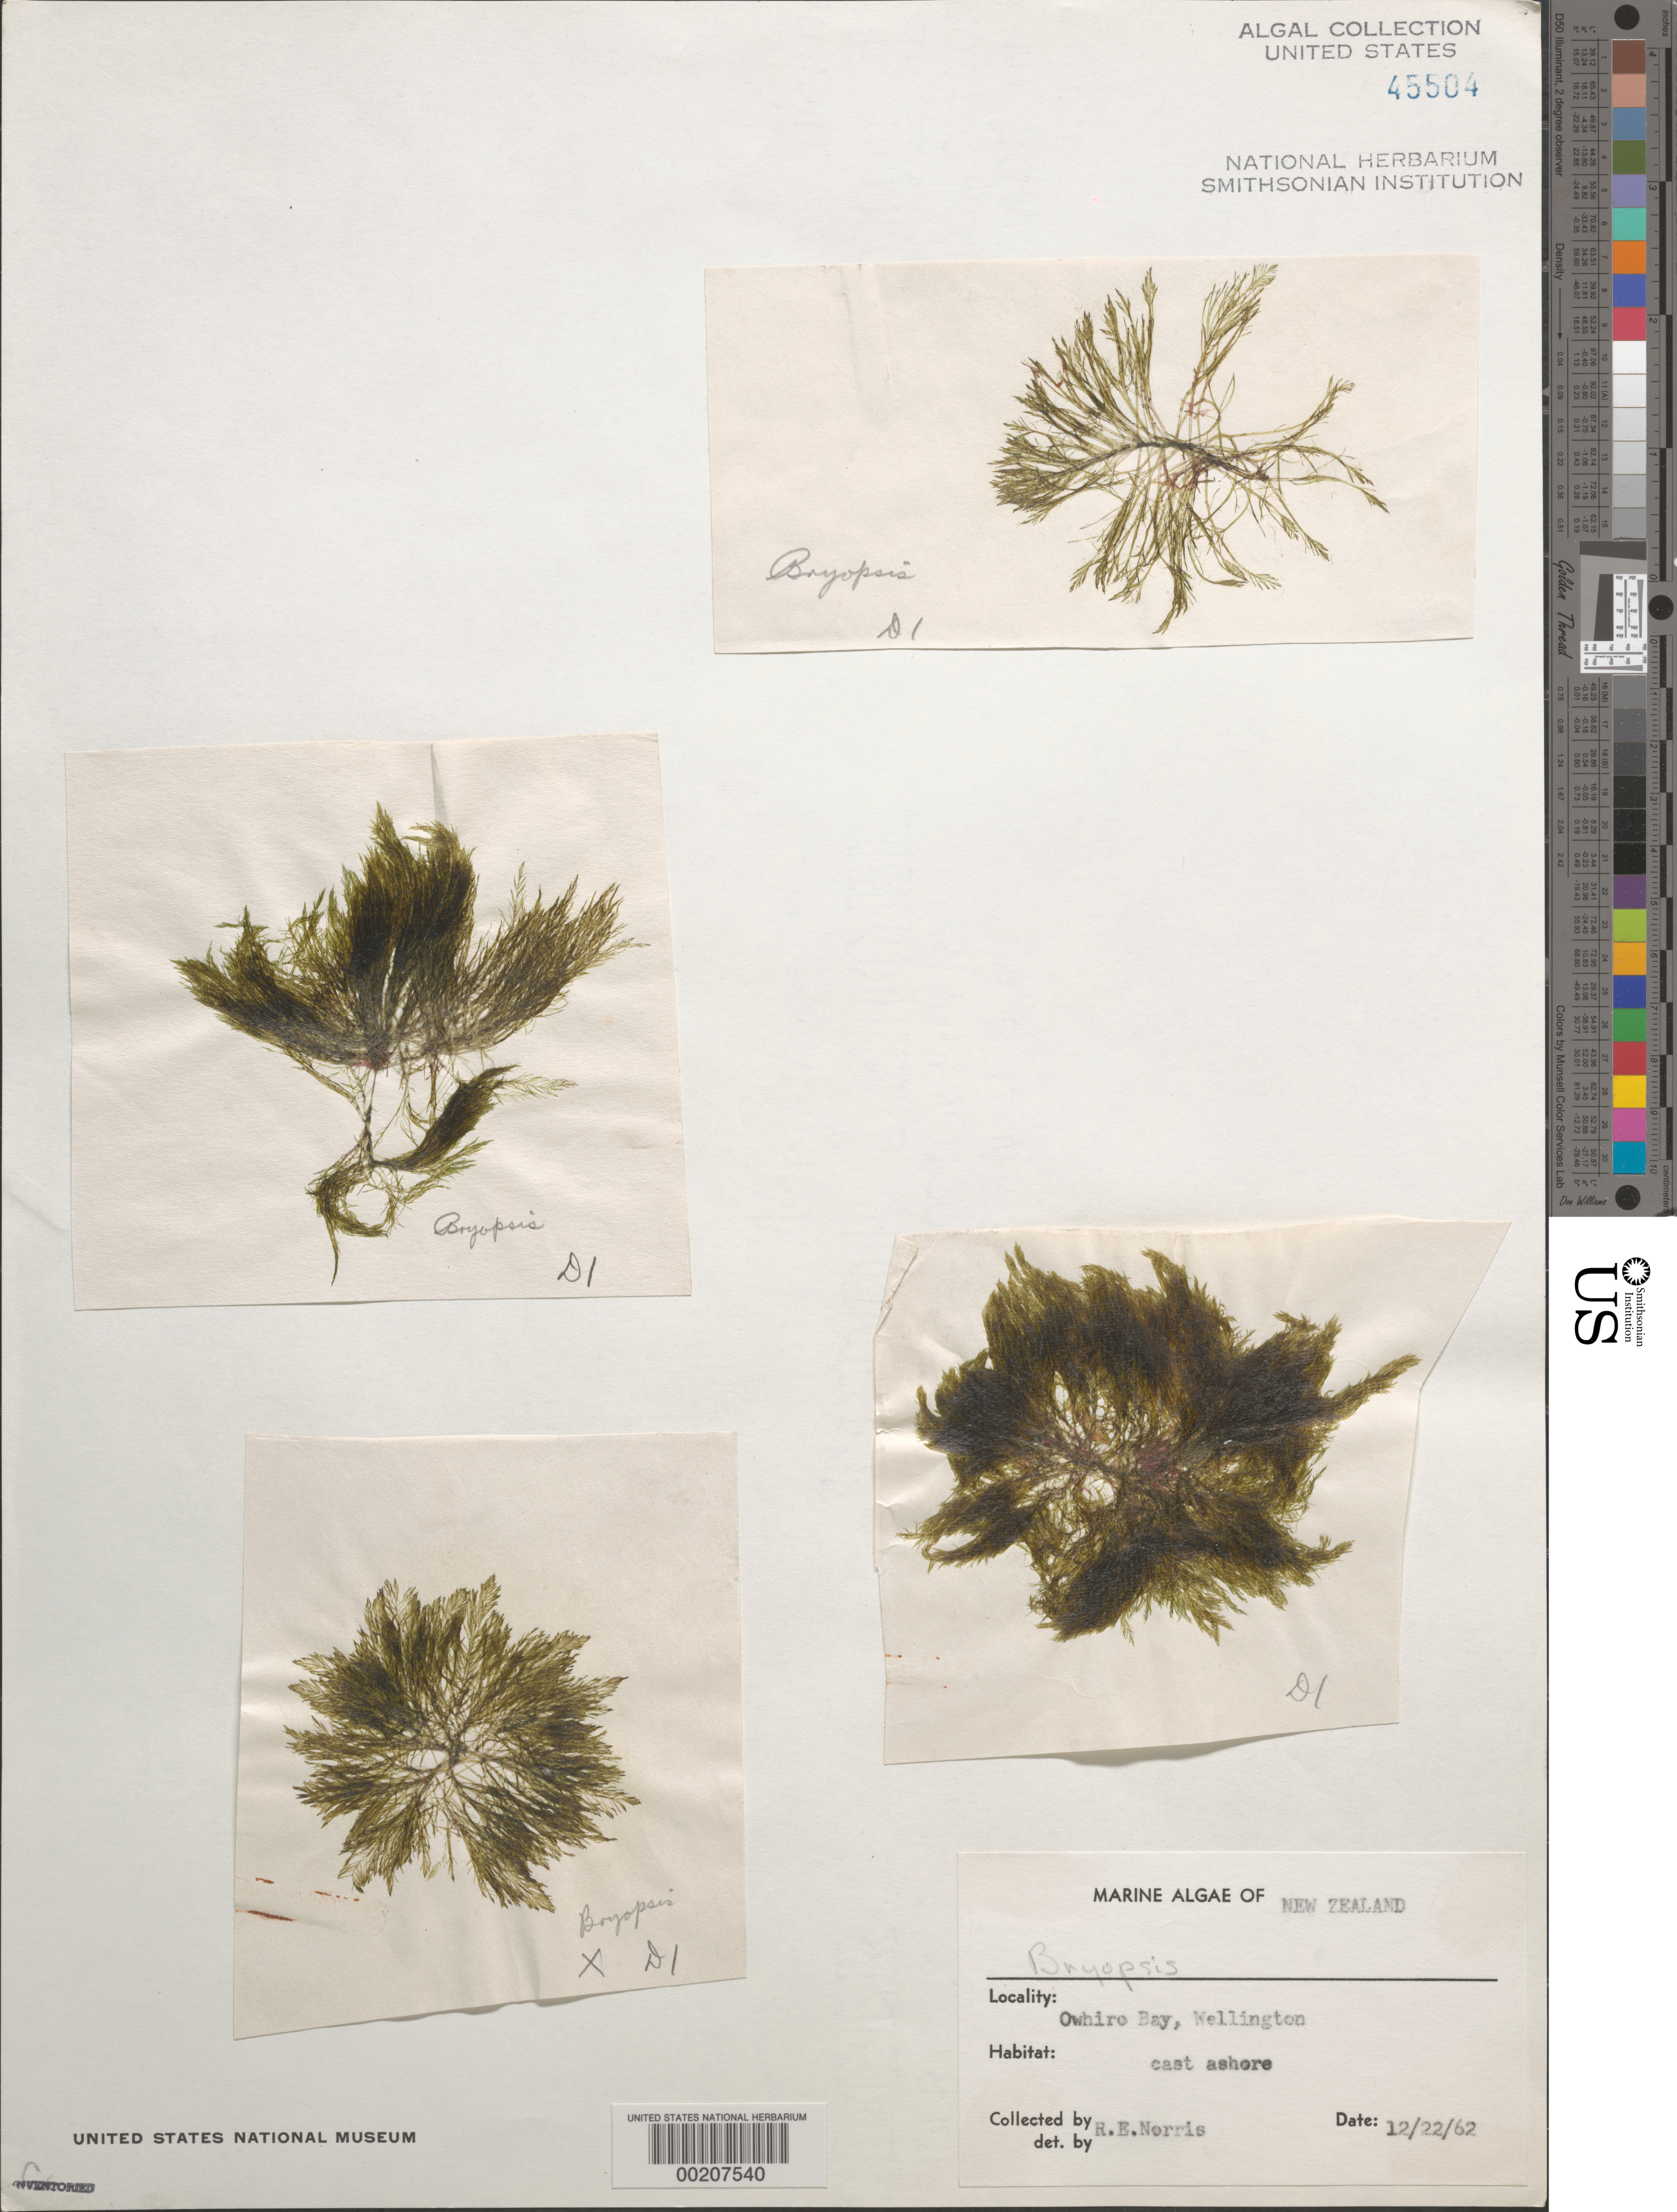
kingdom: Plantae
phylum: Chlorophyta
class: Ulvophyceae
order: Bryopsidales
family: Bryopsidaceae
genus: Bryopsis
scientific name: Bryopsis sp.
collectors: R. E. Norris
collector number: D1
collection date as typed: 22 Dec 1962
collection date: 1962-12-22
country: New Zealand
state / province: Wellington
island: North Island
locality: Wellington, Owhiro Bay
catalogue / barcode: US 45504